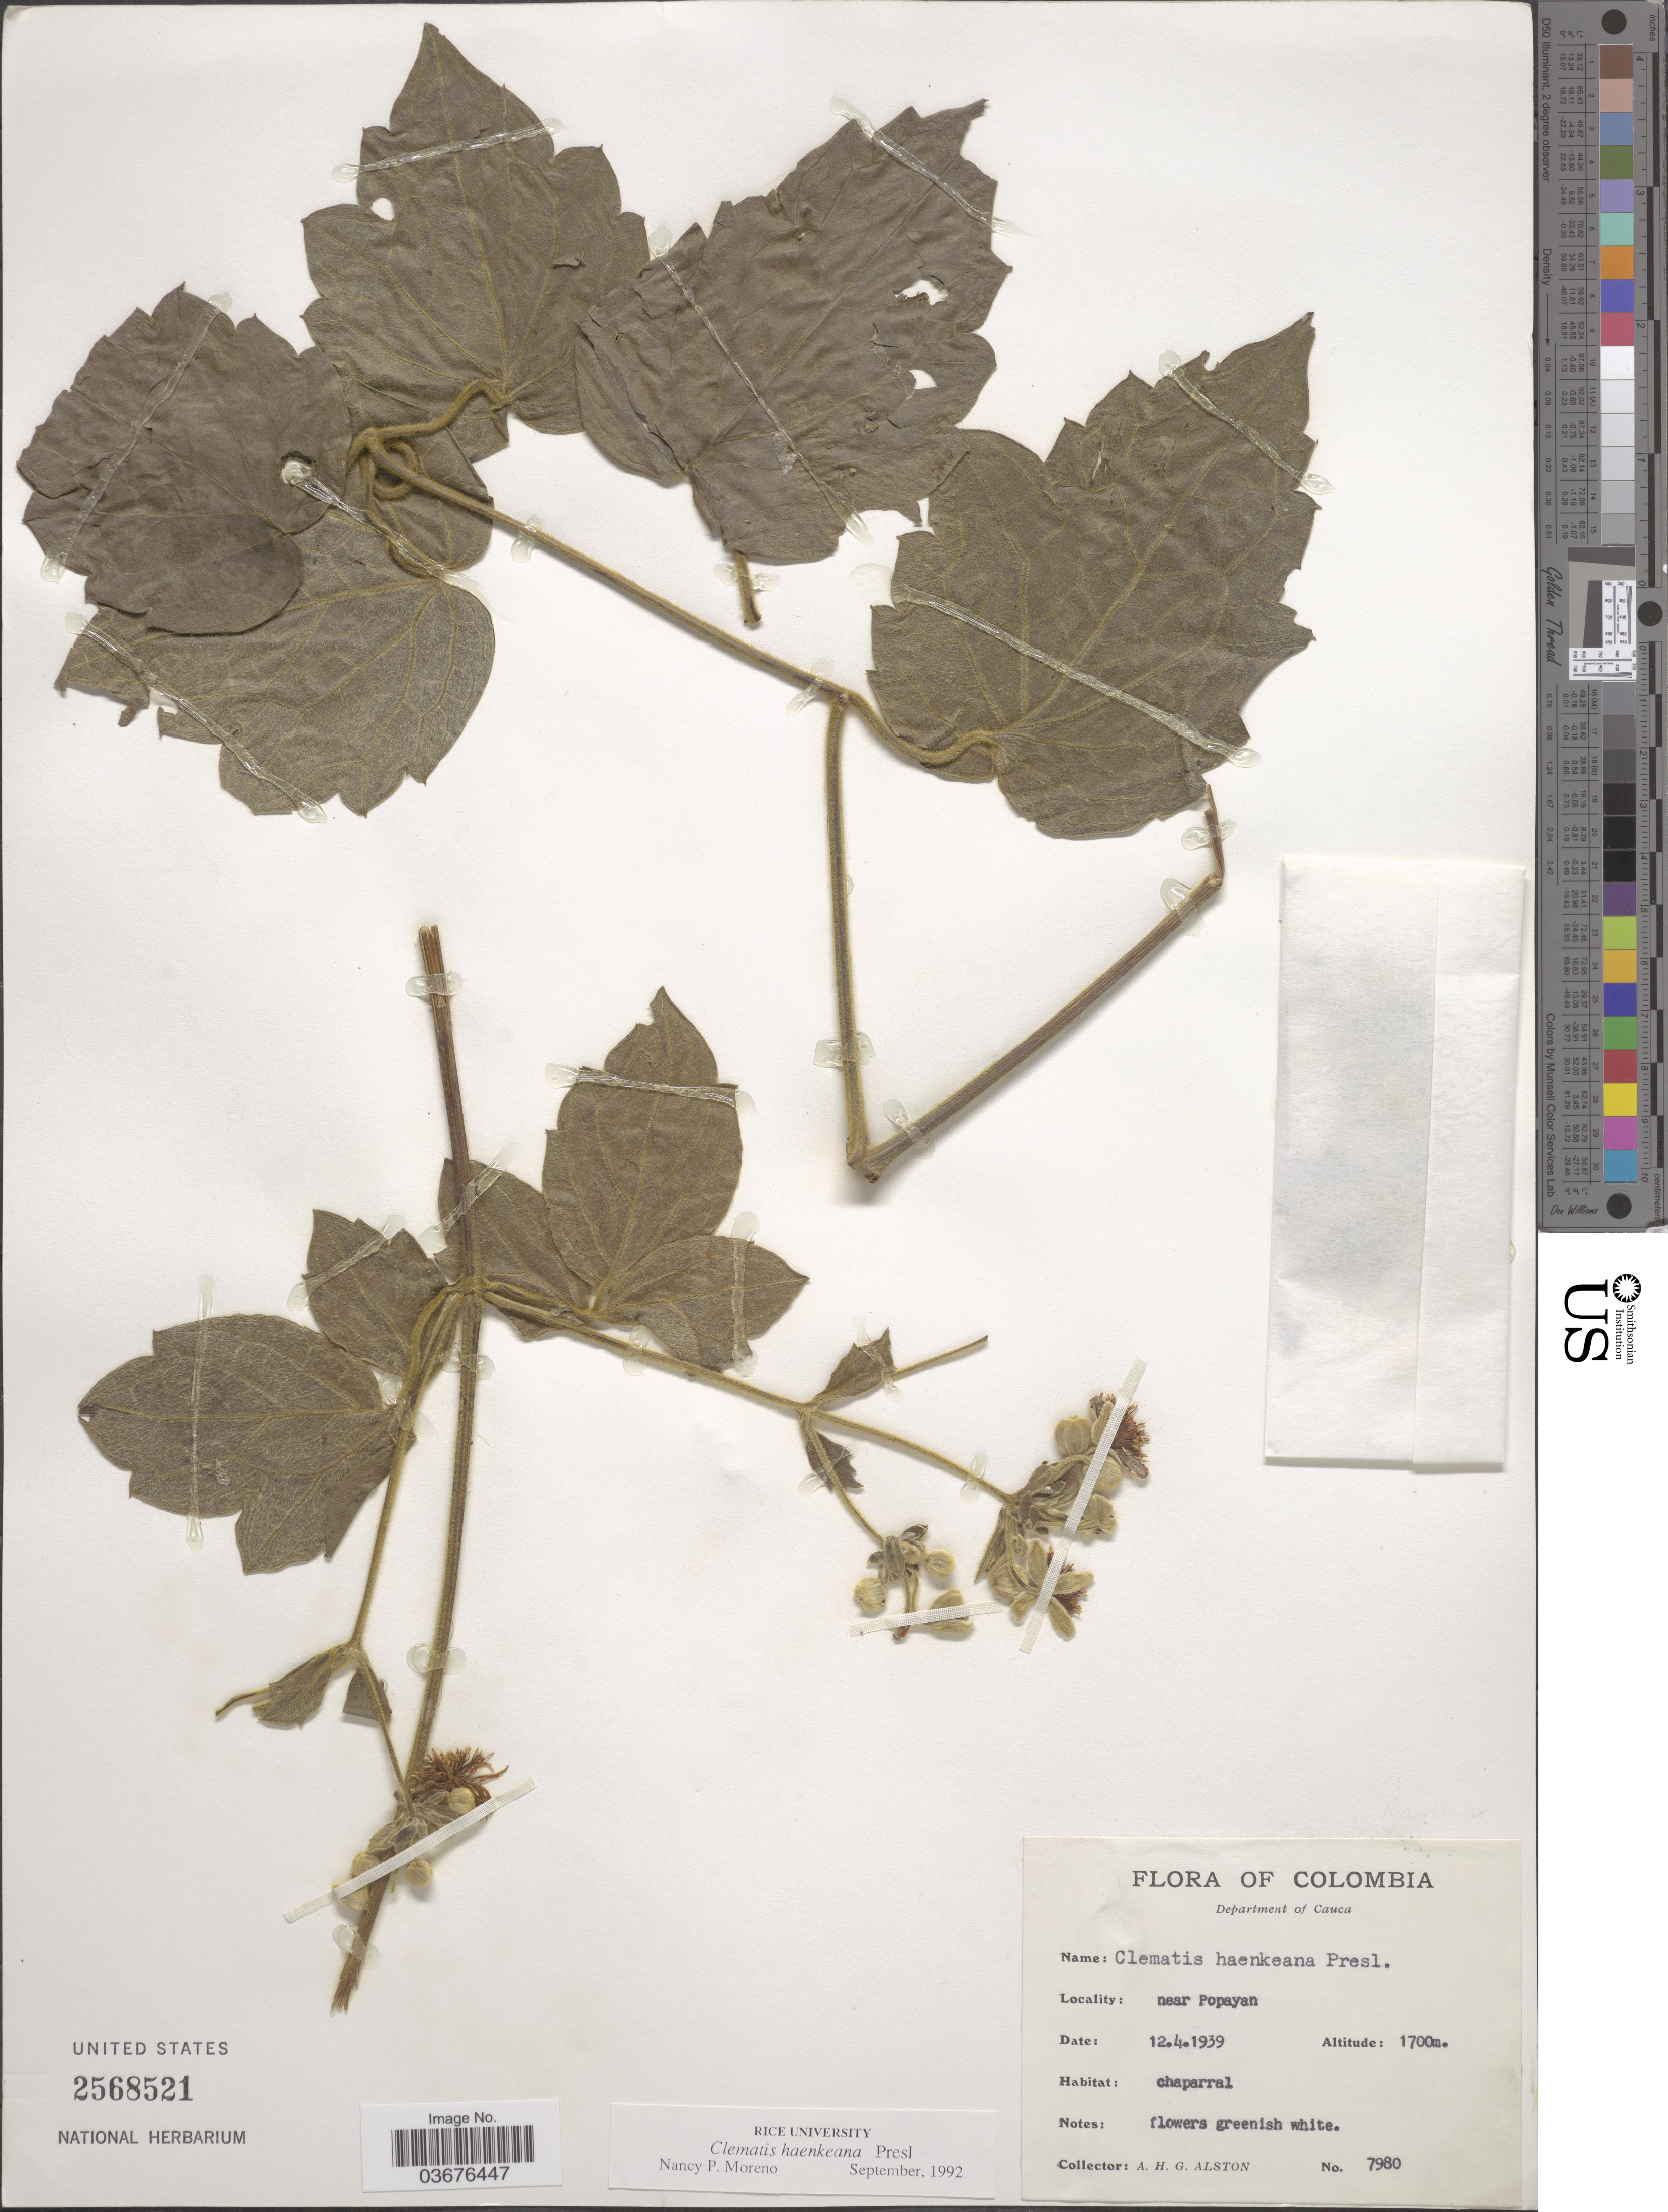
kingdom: Plantae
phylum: Tracheophyta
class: Magnoliopsida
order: Ranunculales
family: Ranunculaceae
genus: Clematis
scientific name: Clematis haenkeana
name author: C. Presl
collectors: A. H. Alston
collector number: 7980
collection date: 1939-04-12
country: Colombia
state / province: Cauca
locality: Department of Cauca. Near Popayan.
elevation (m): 1700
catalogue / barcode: US 2568521